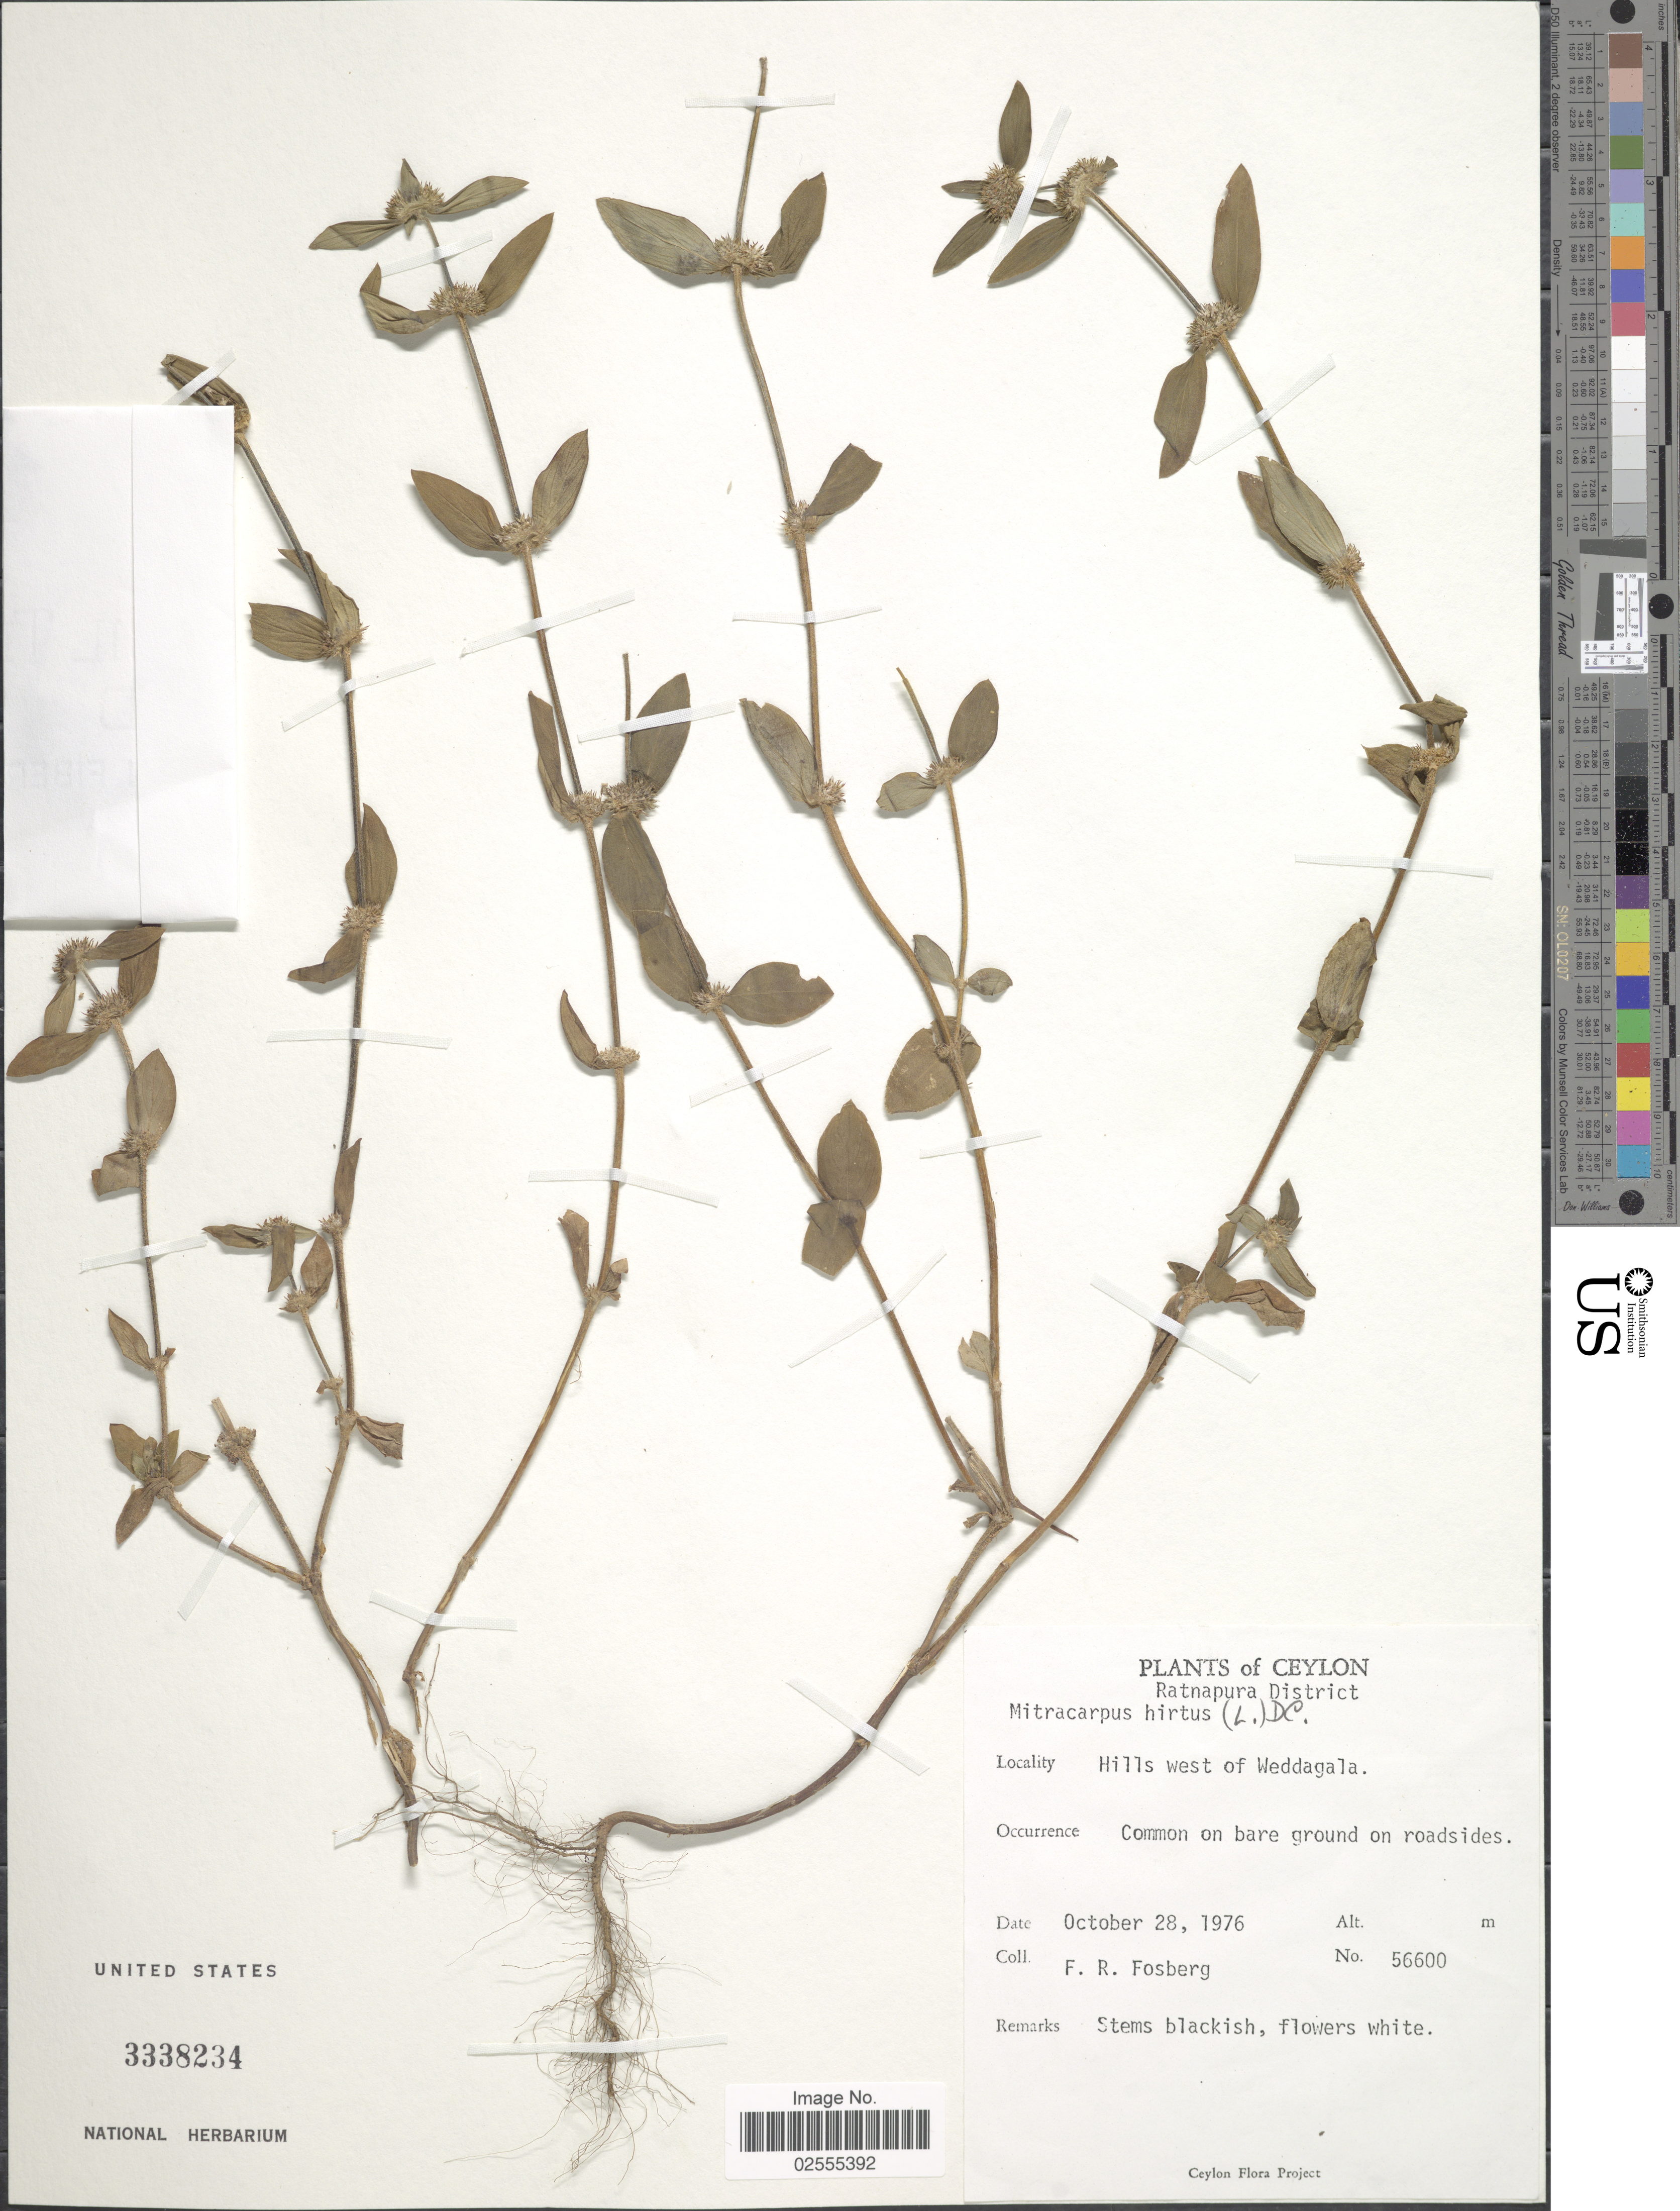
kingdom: Plantae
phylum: Tracheophyta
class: Magnoliopsida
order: Gentianales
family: Rubiaceae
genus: Mitracarpus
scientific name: Mitracarpus hirtus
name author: (L.) DC.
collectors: F. R. Fosberg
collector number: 56600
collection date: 1976-10-28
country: Sri Lanka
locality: Ceylon, Ratnapura District. Hills west of Weddagala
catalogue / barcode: US 3338234